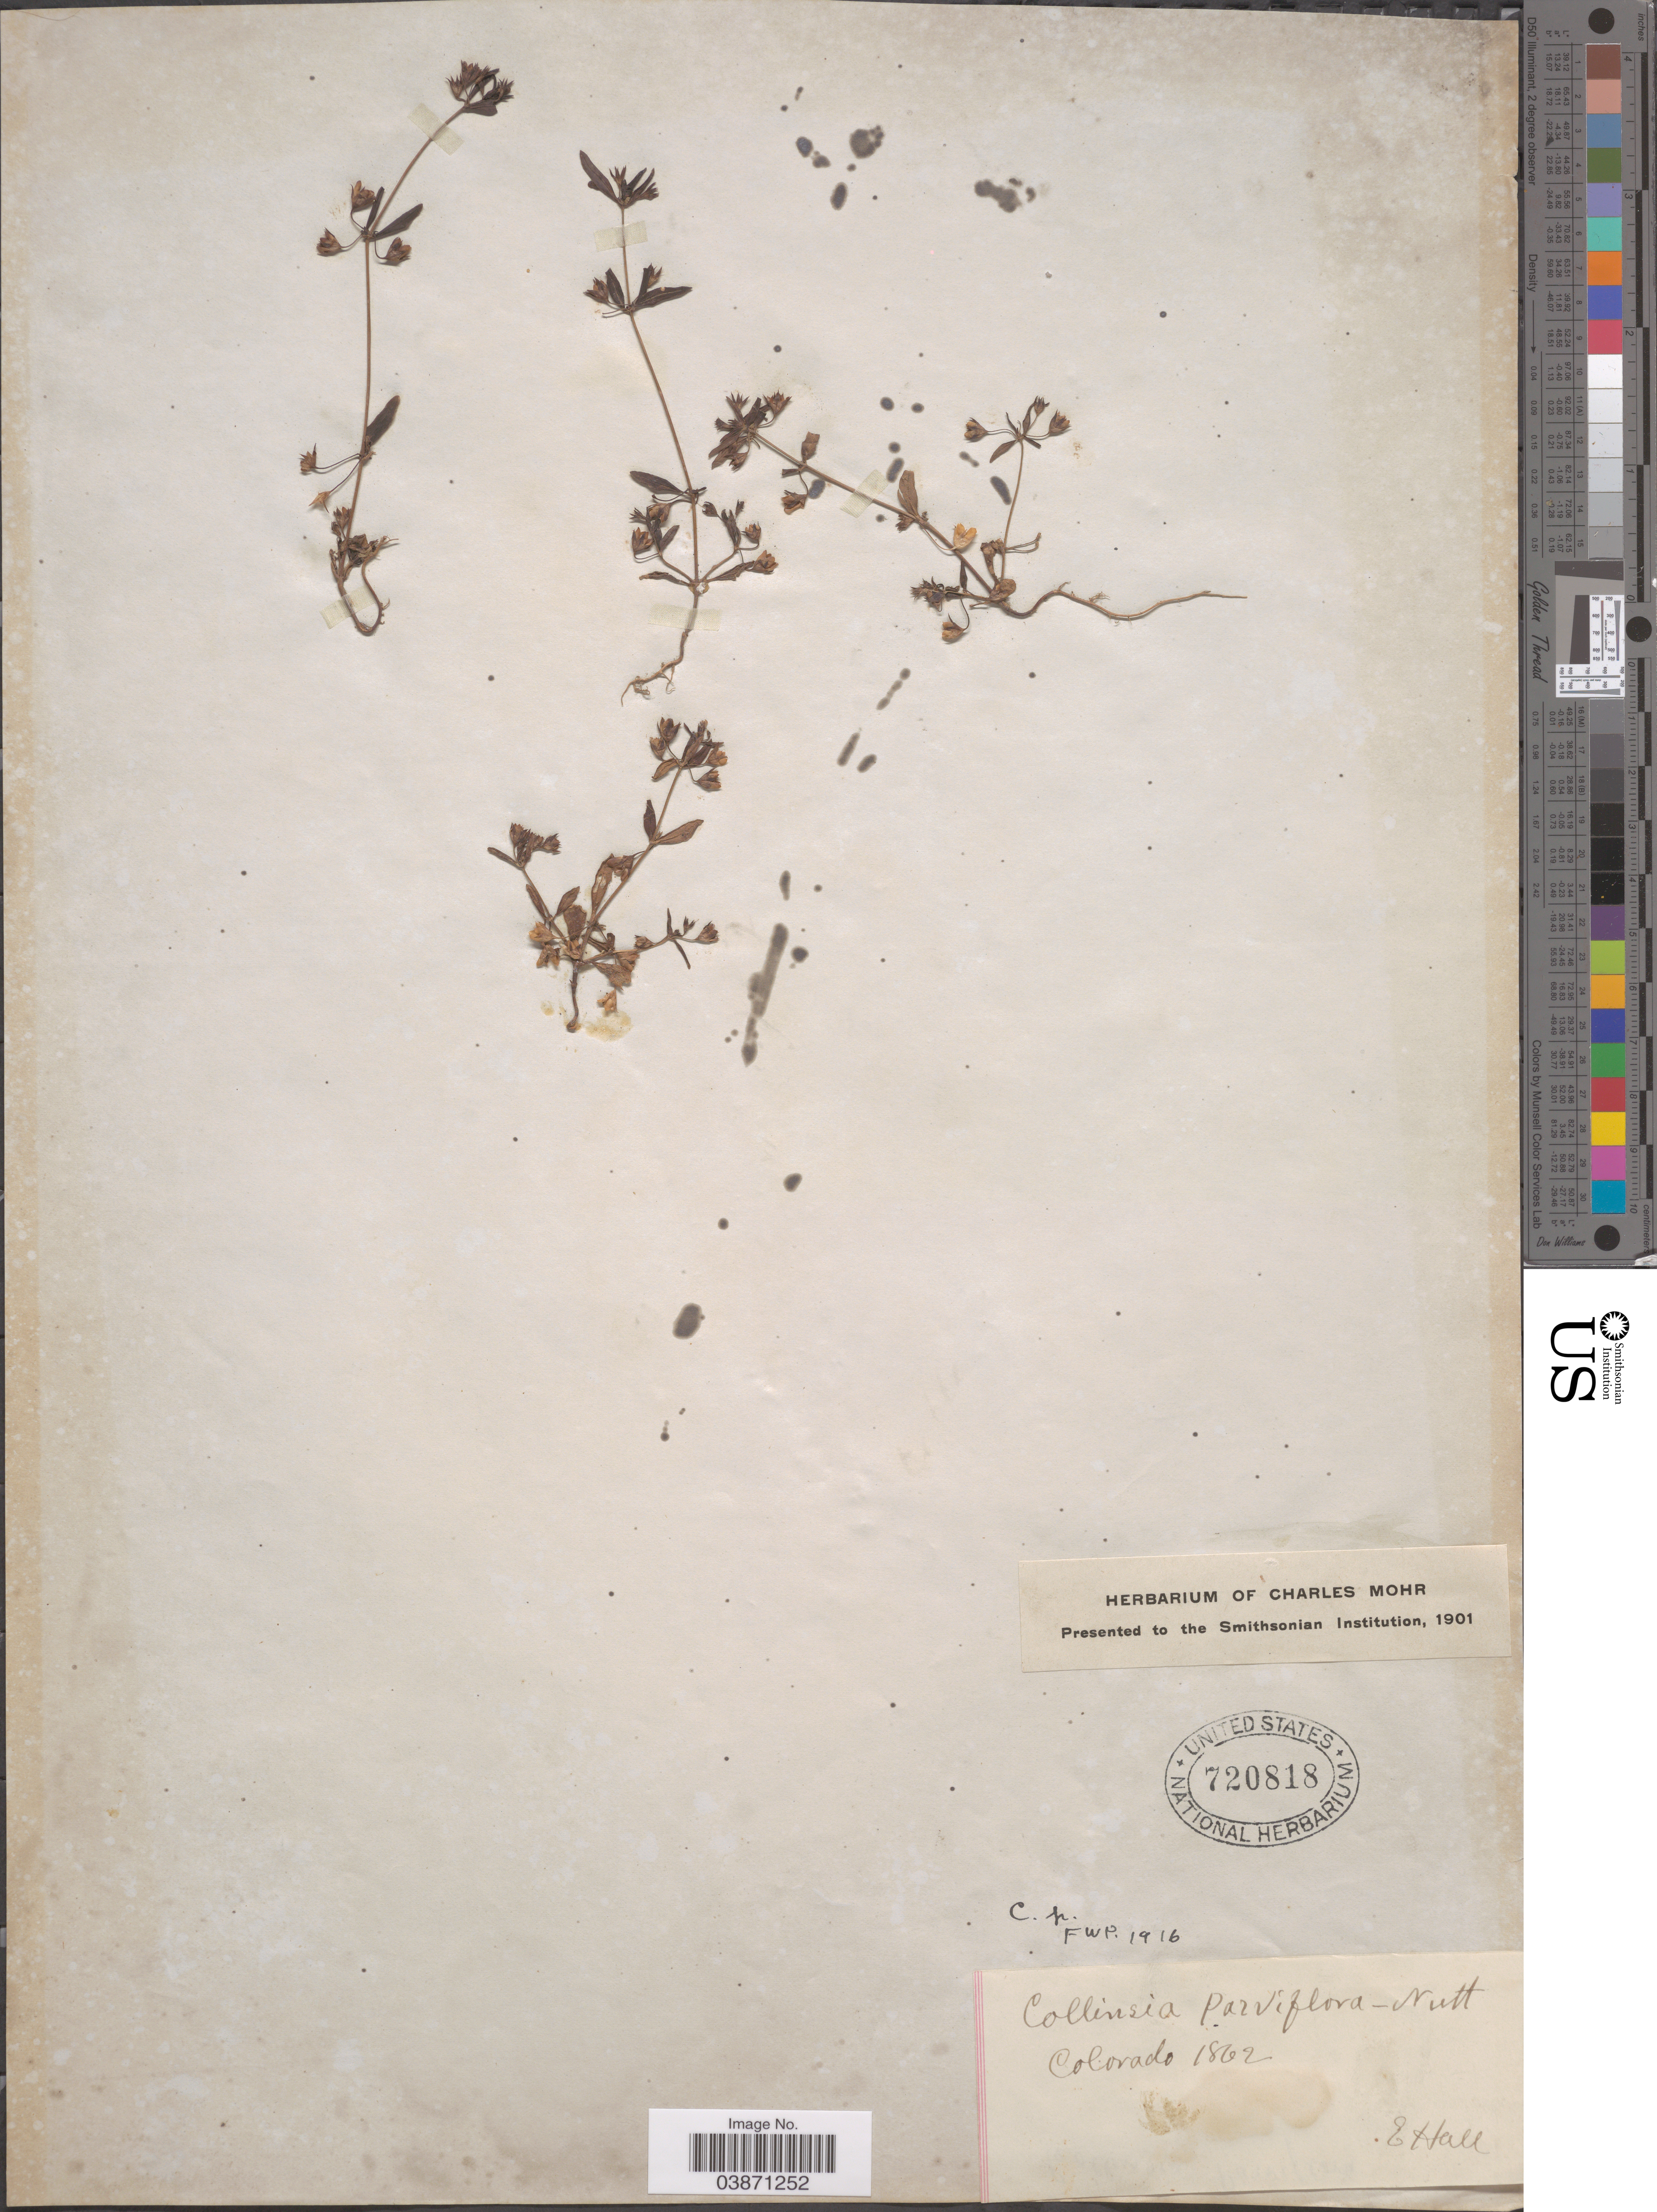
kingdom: Plantae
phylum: Tracheophyta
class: Magnoliopsida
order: Lamiales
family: Plantaginaceae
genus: Collinsia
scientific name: Collinsia parviflora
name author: Douglas ex Lindl.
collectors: E. Hall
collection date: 1862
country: United States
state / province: Colorado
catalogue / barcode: US 720818